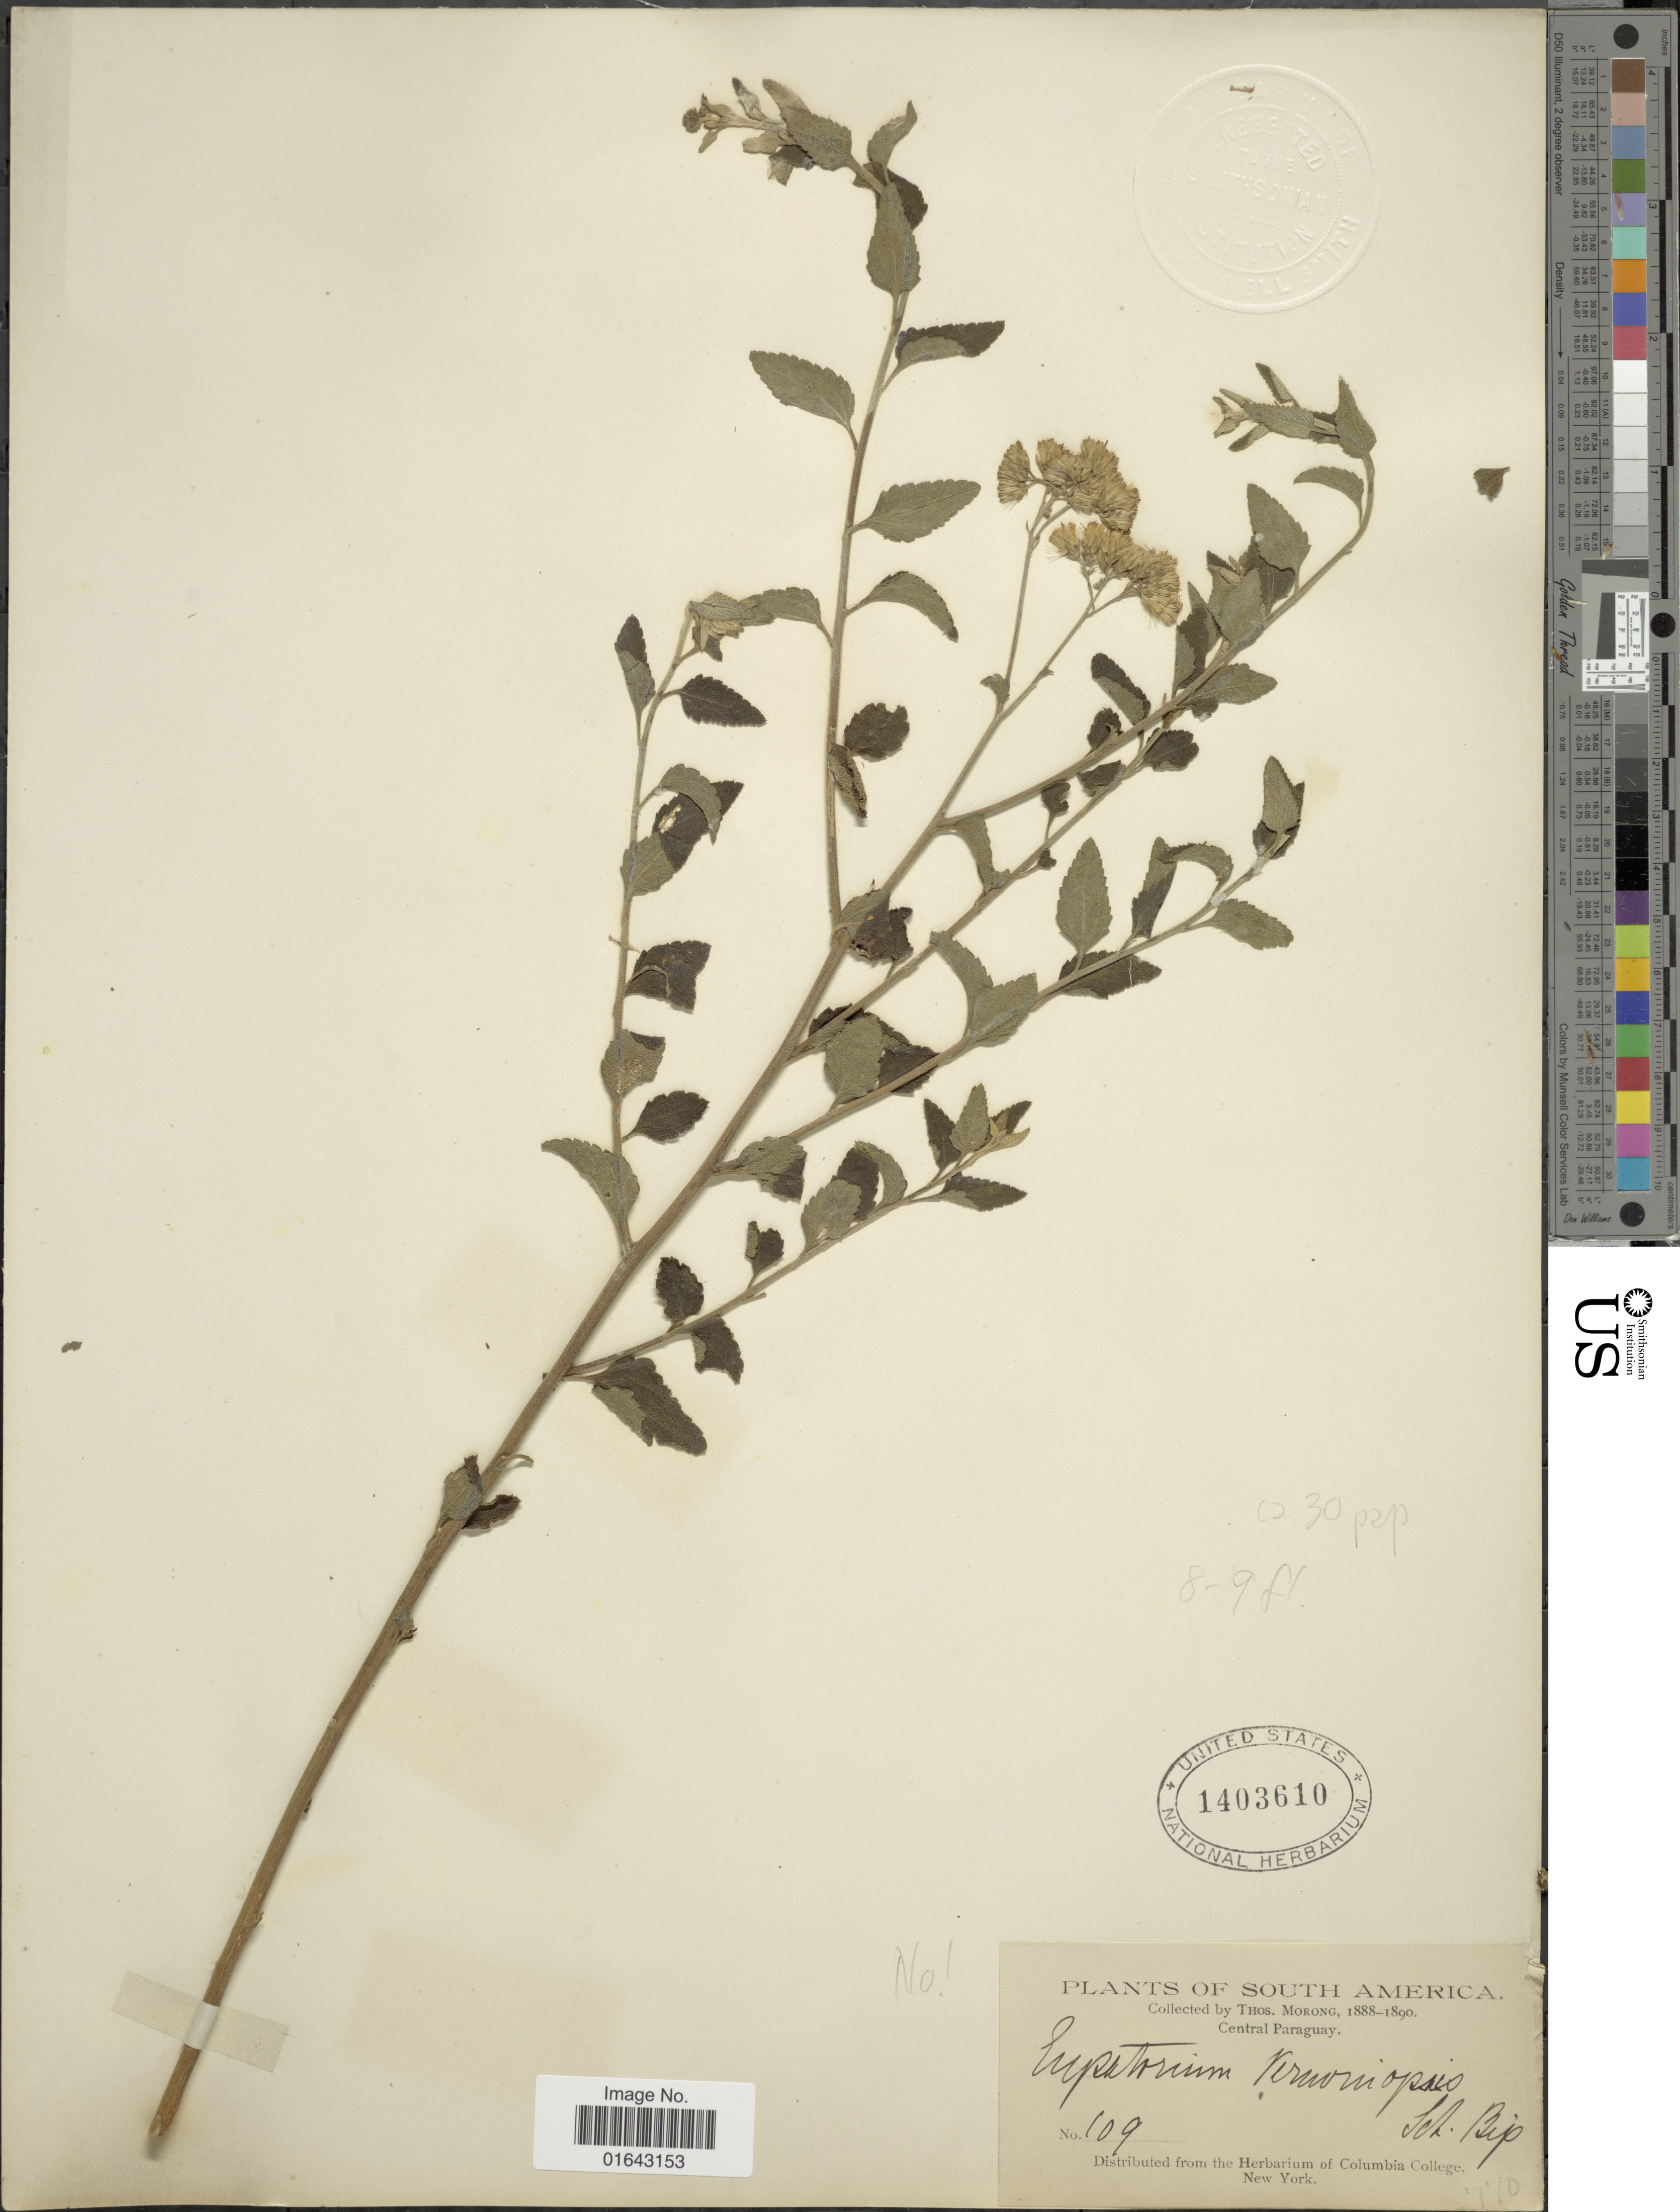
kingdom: Plantae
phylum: Tracheophyta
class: Magnoliopsida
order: Asterales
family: Asteraceae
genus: Bejaranoa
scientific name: Bejaranoa balansae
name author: (Hieron.) R.M. King & H. Rob.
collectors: ex herb. T. Morong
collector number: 109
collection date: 1888/1890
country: Paraguay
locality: Central Paraguay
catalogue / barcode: US 1403610